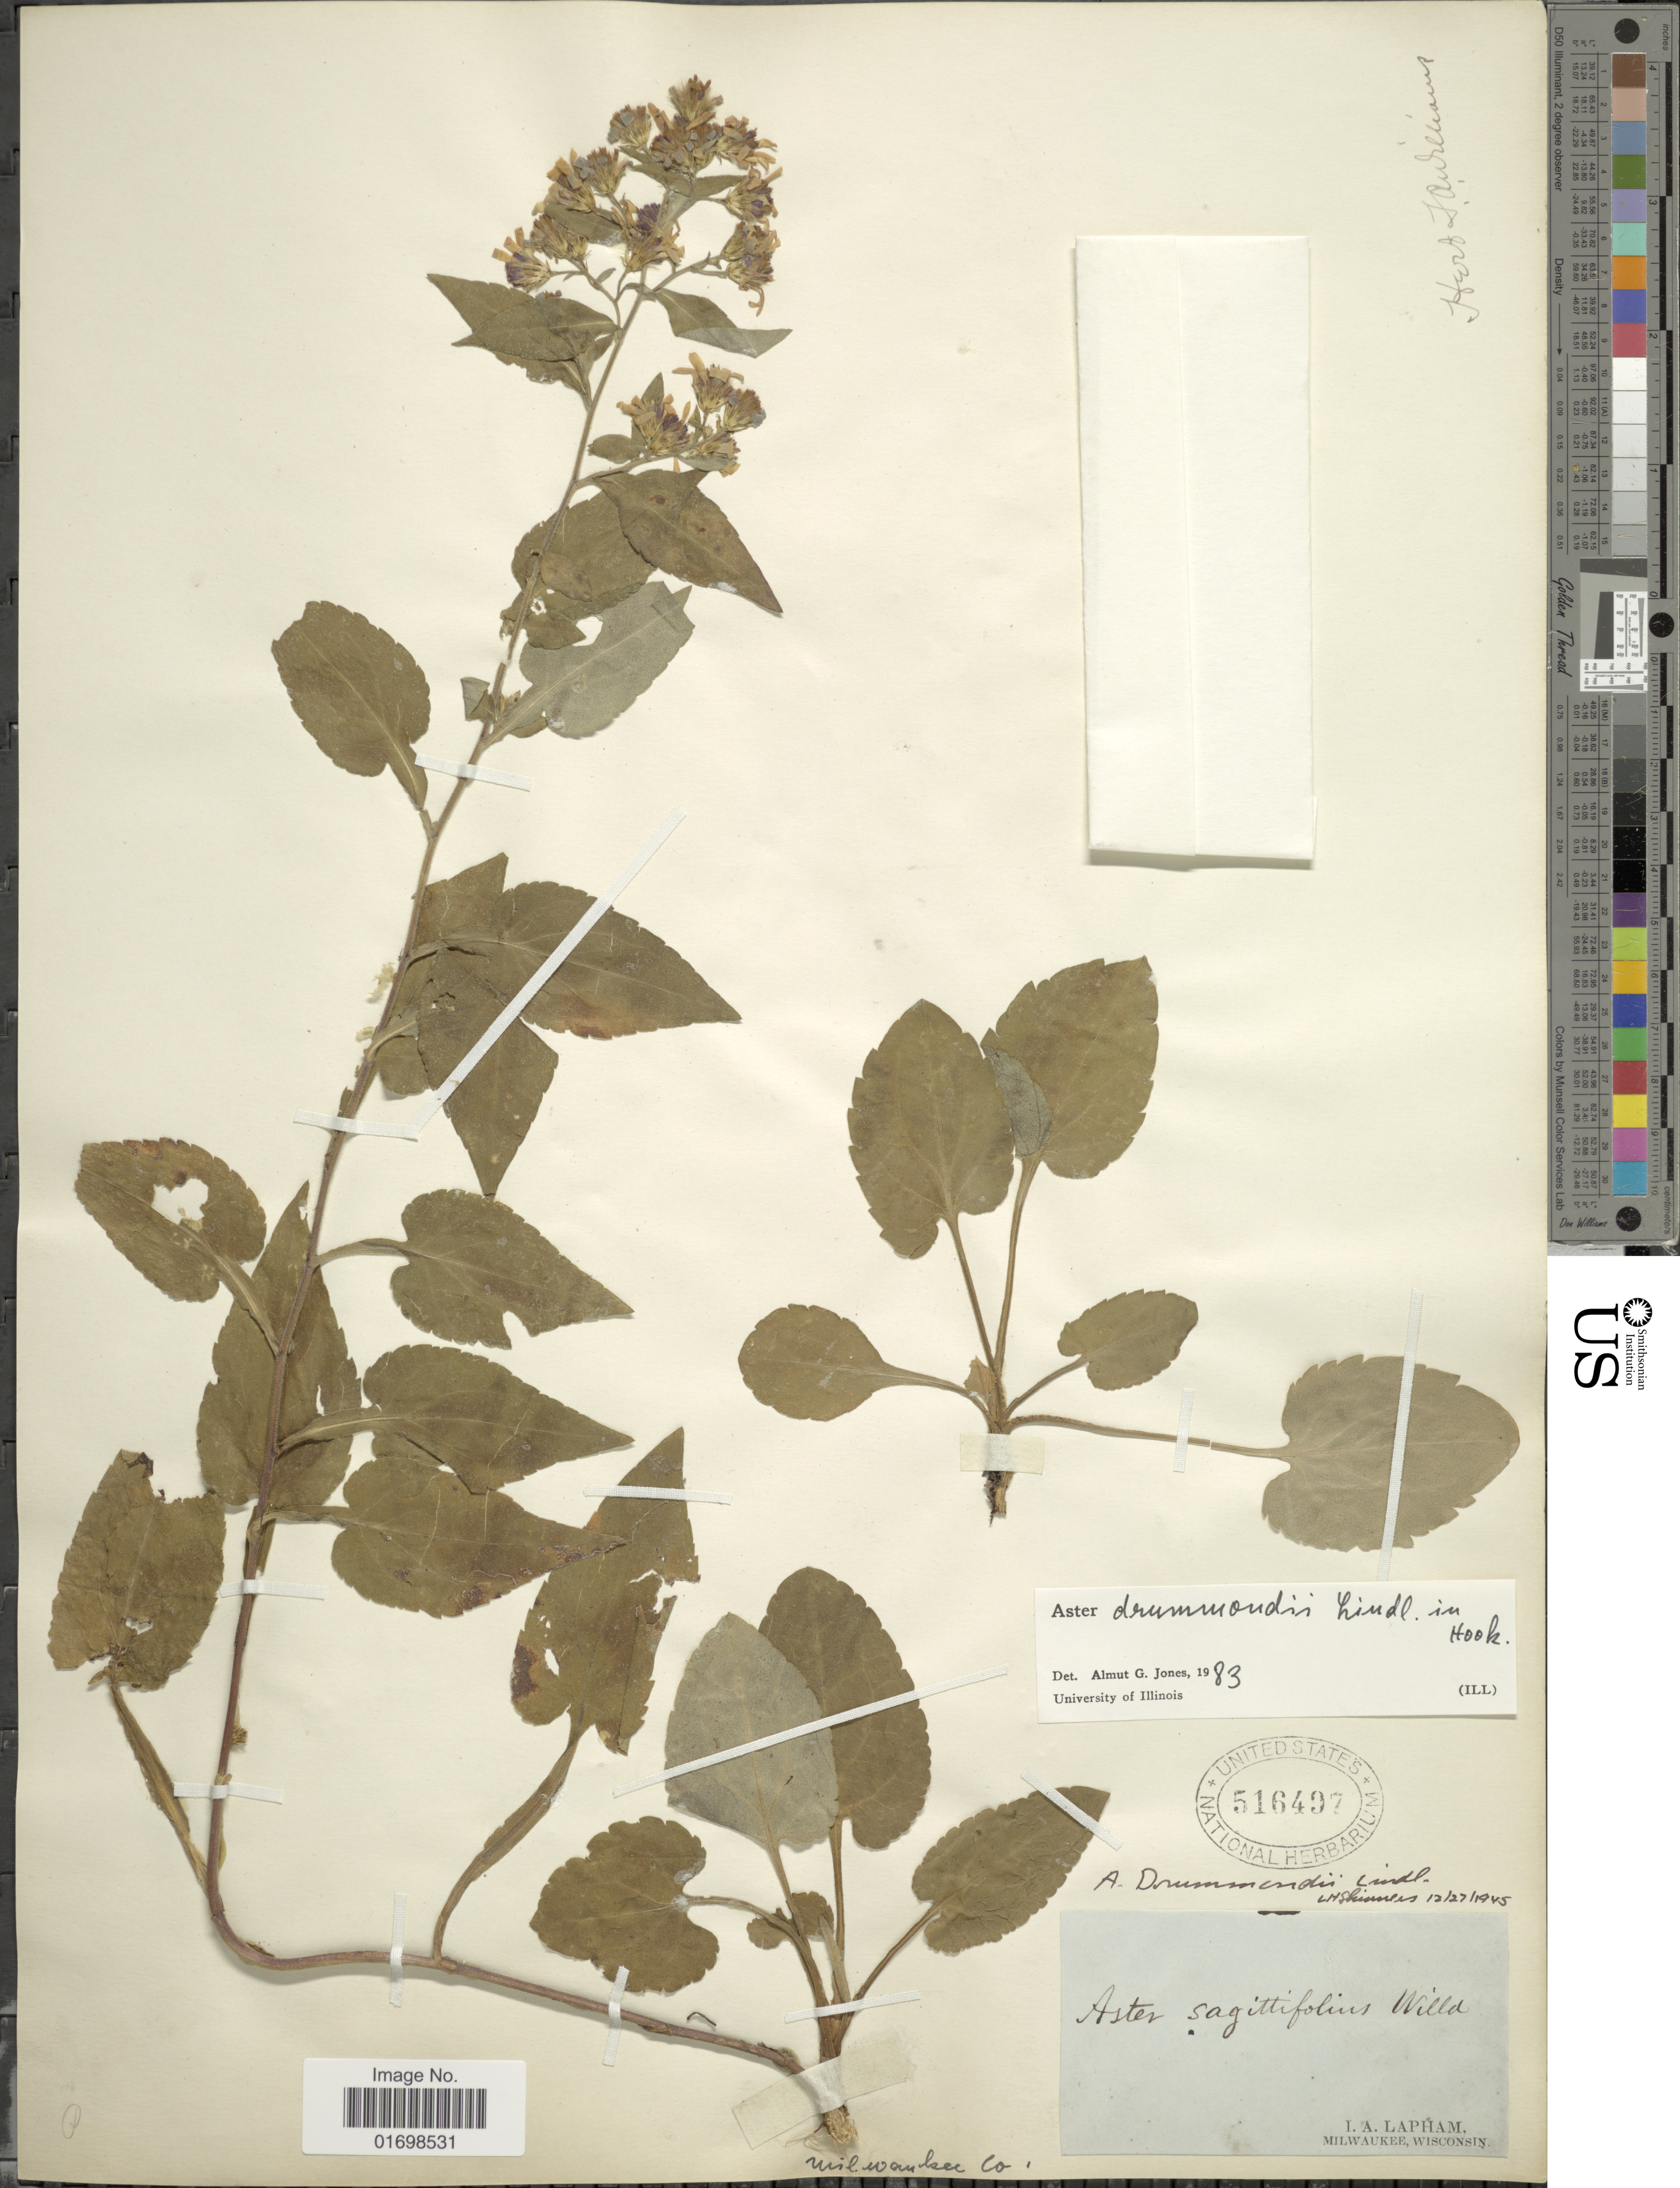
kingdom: Plantae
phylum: Tracheophyta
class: Magnoliopsida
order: Asterales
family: Asteraceae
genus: Symphyotrichum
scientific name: Symphyotrichum drummondii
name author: (Lindl.) G.L. Nesom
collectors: I. Lapham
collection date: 1945-12-27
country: United States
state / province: Wisconsin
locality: Milwaukee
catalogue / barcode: US 516497